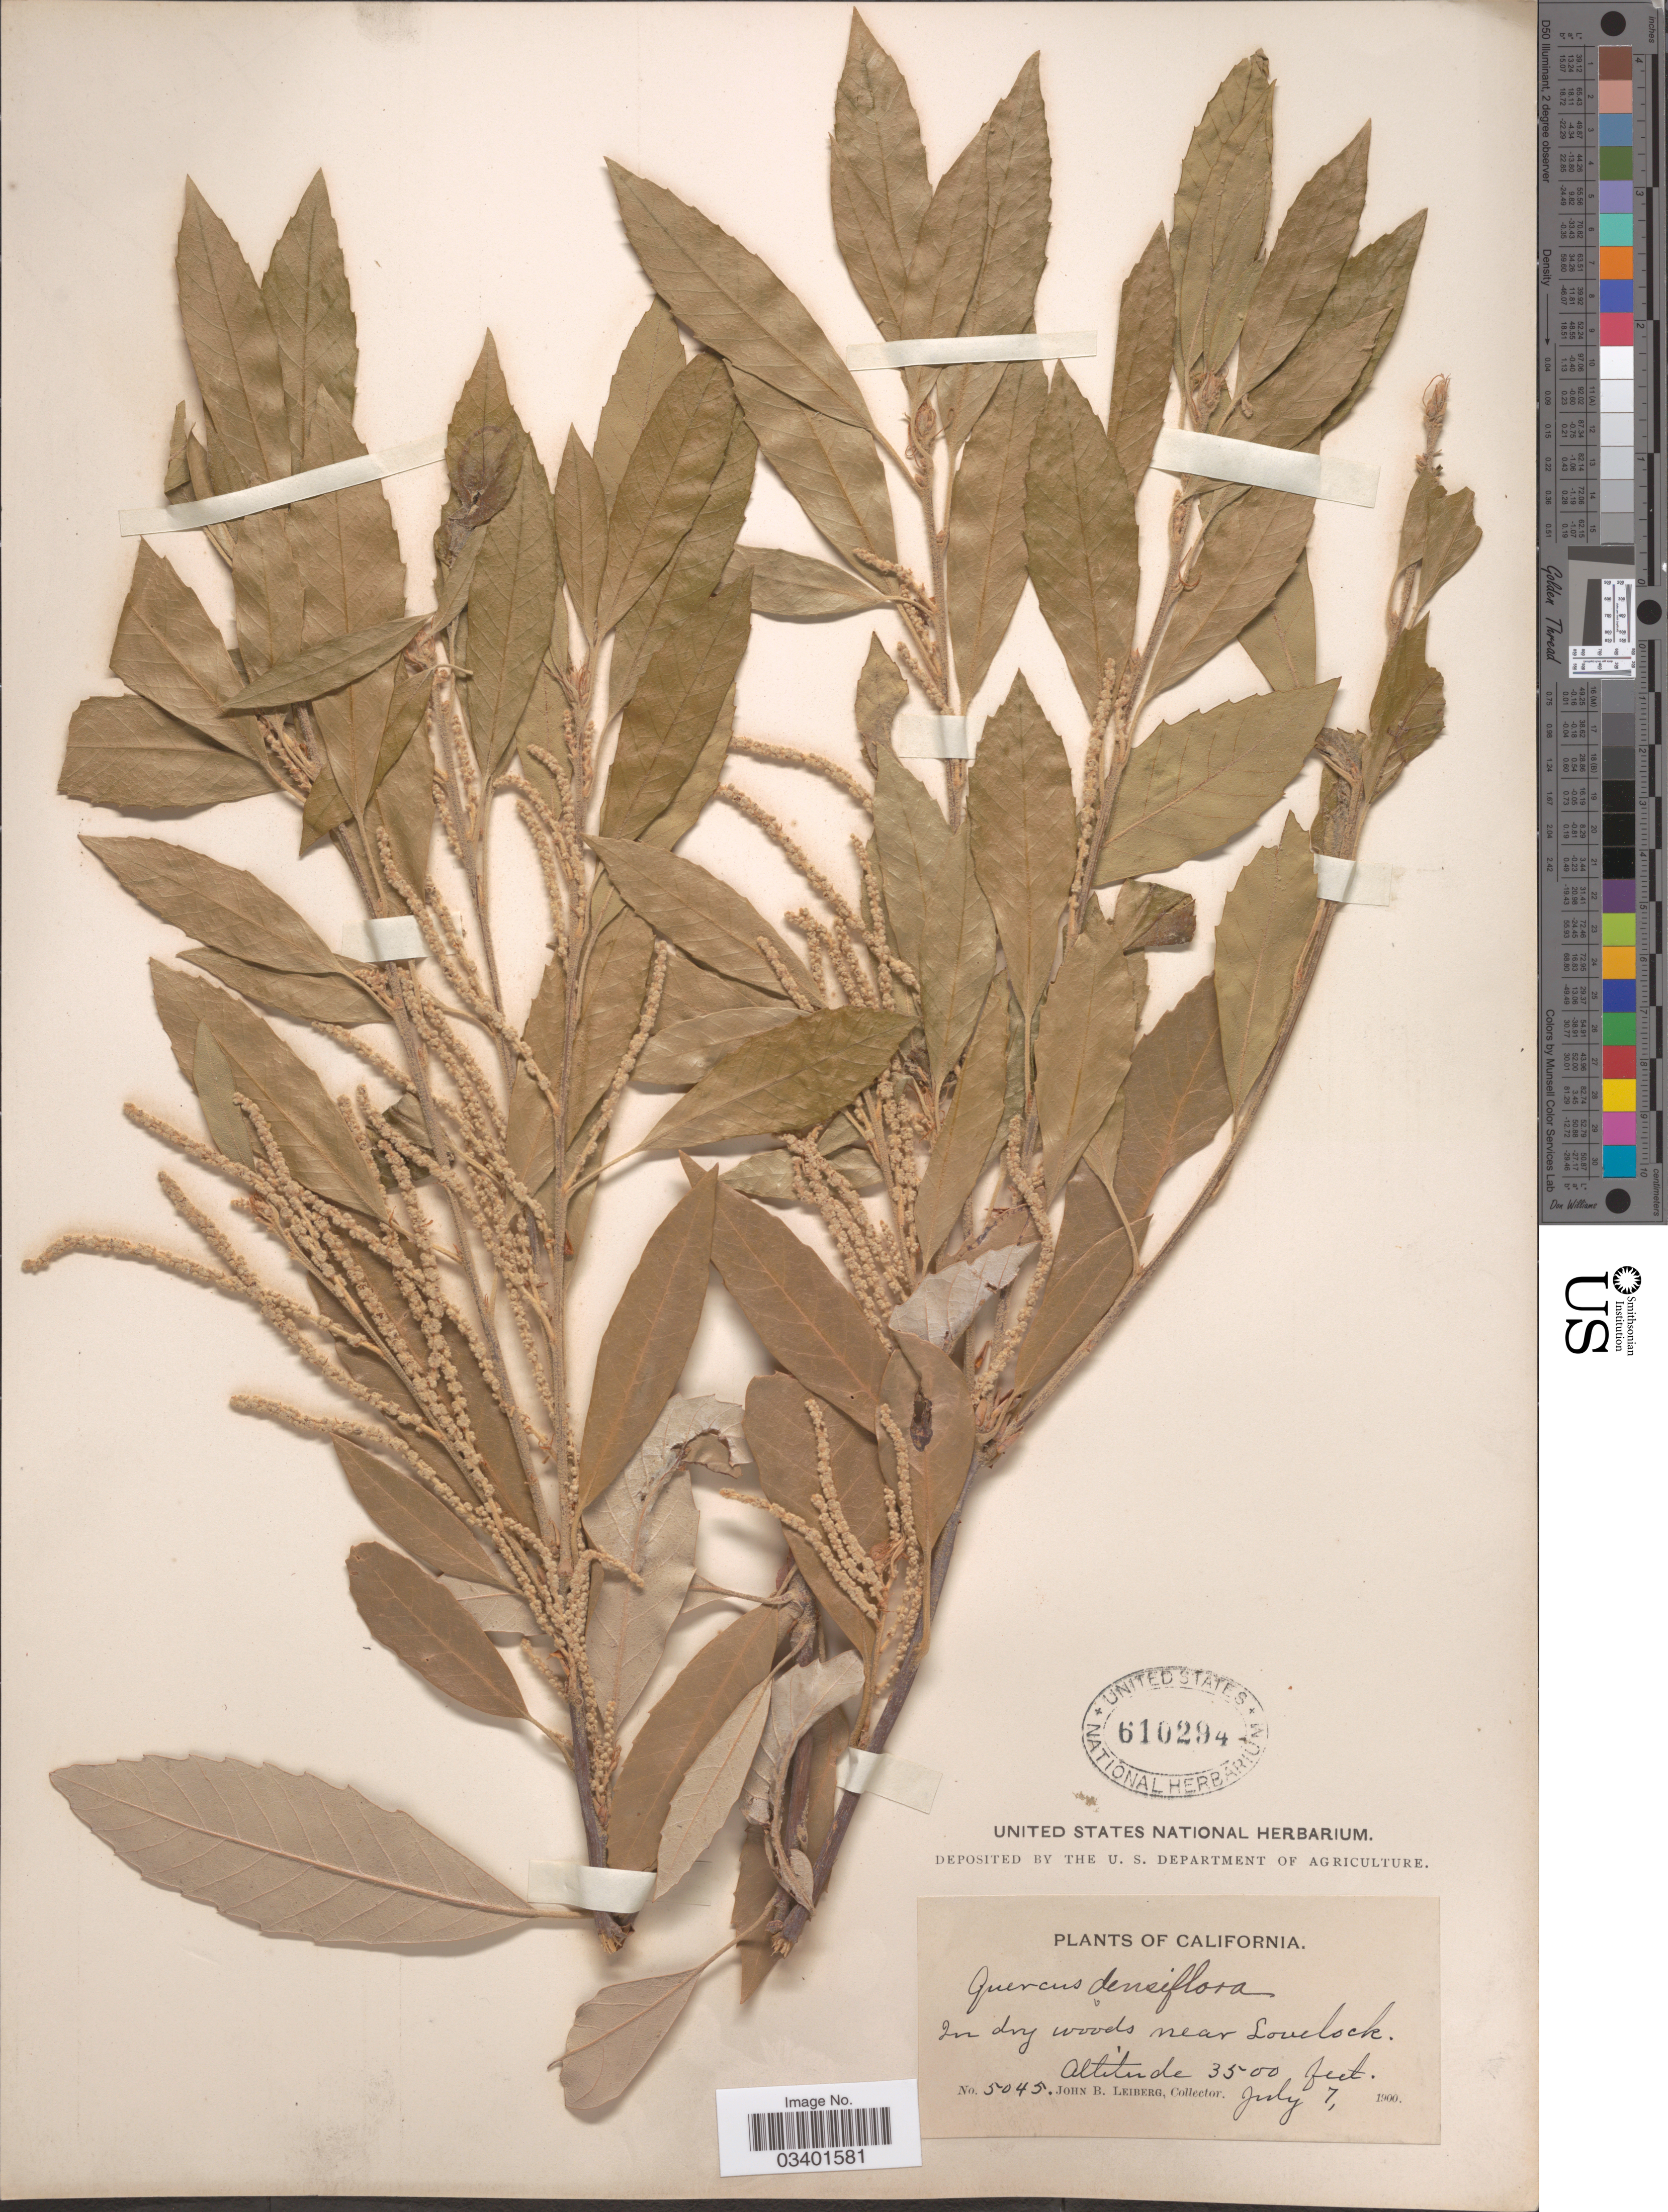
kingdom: Plantae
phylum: Tracheophyta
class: Magnoliopsida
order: Fagales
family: Fagaceae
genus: Notholithocarpus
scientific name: Notholithocarpus densiflorus var. densiflorus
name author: (Hook. & Arn.) P. S. Manos et al.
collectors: J. B. Leiberg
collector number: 5045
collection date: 1900-07-07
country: United States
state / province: California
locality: In dry woods near Lovelock.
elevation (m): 1067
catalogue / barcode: US 610294